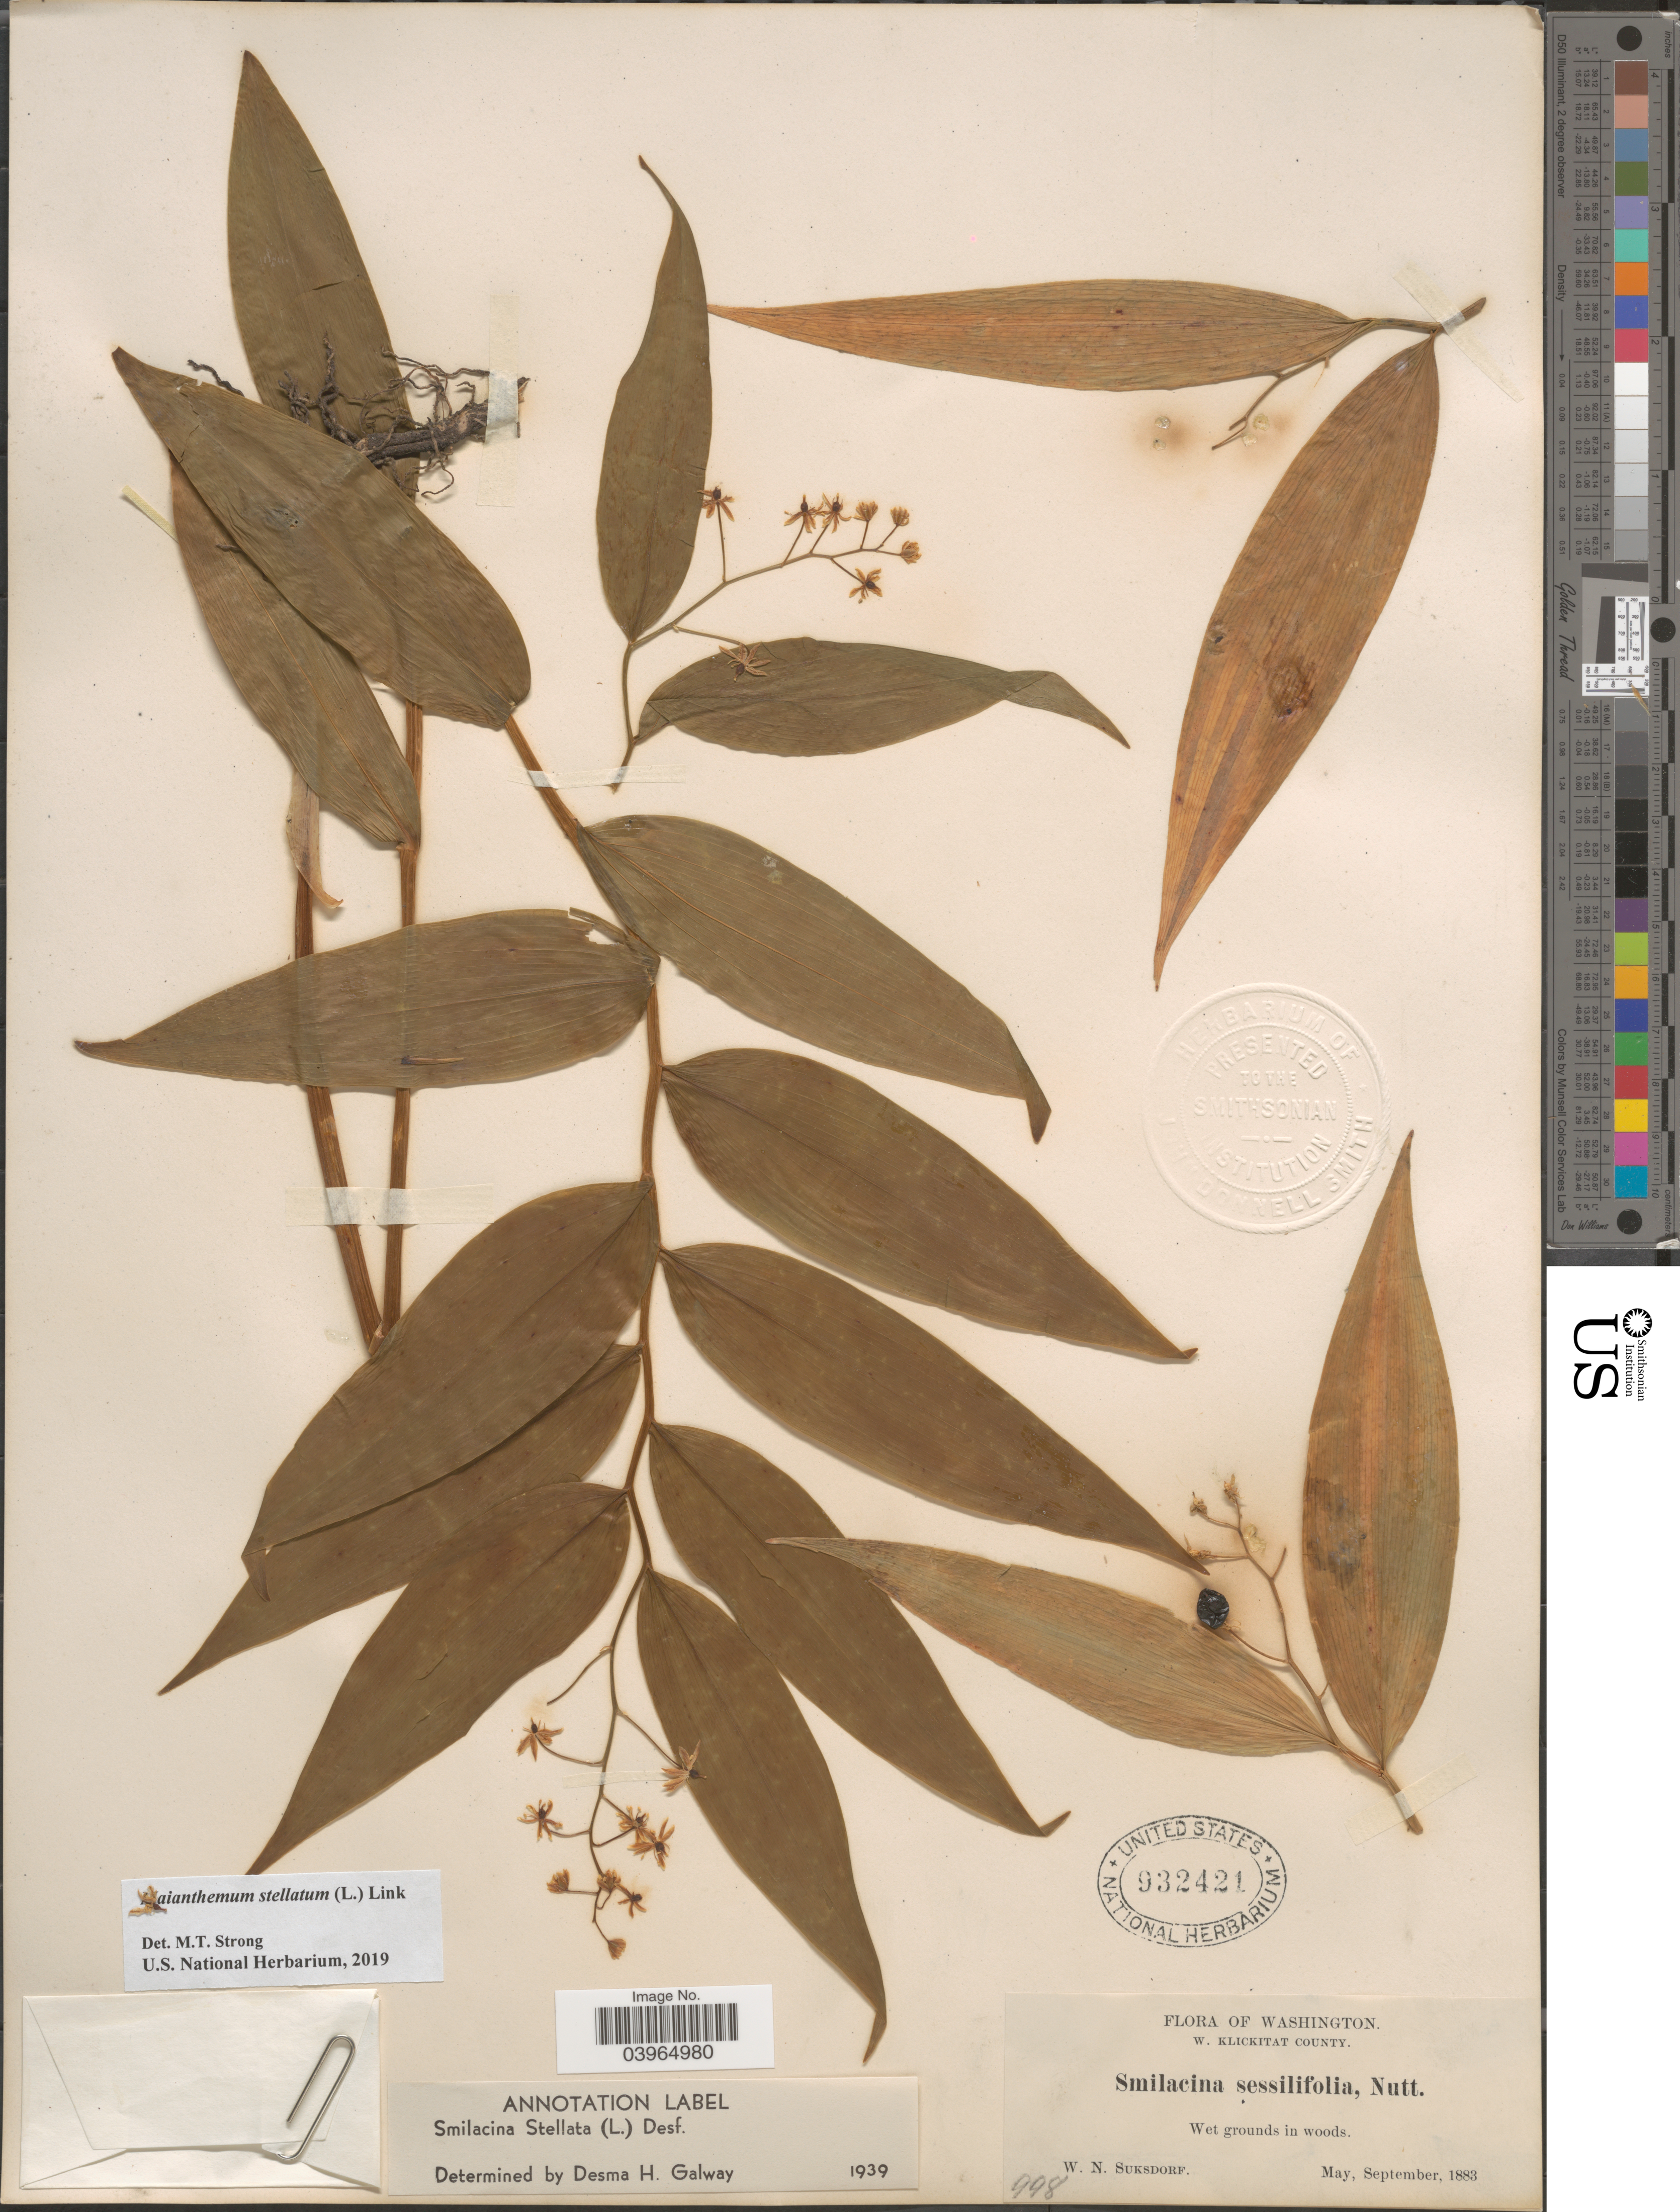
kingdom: Plantae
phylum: Tracheophyta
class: Liliopsida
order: Asparagales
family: Asparagaceae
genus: Maianthemum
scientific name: Maianthemum stellatum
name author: (L.) Link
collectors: W. N. Suksdorf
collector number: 998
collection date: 1883-05/1883-09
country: United States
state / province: Washington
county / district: Klickitat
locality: W. Klickitat County.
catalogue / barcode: US 932421